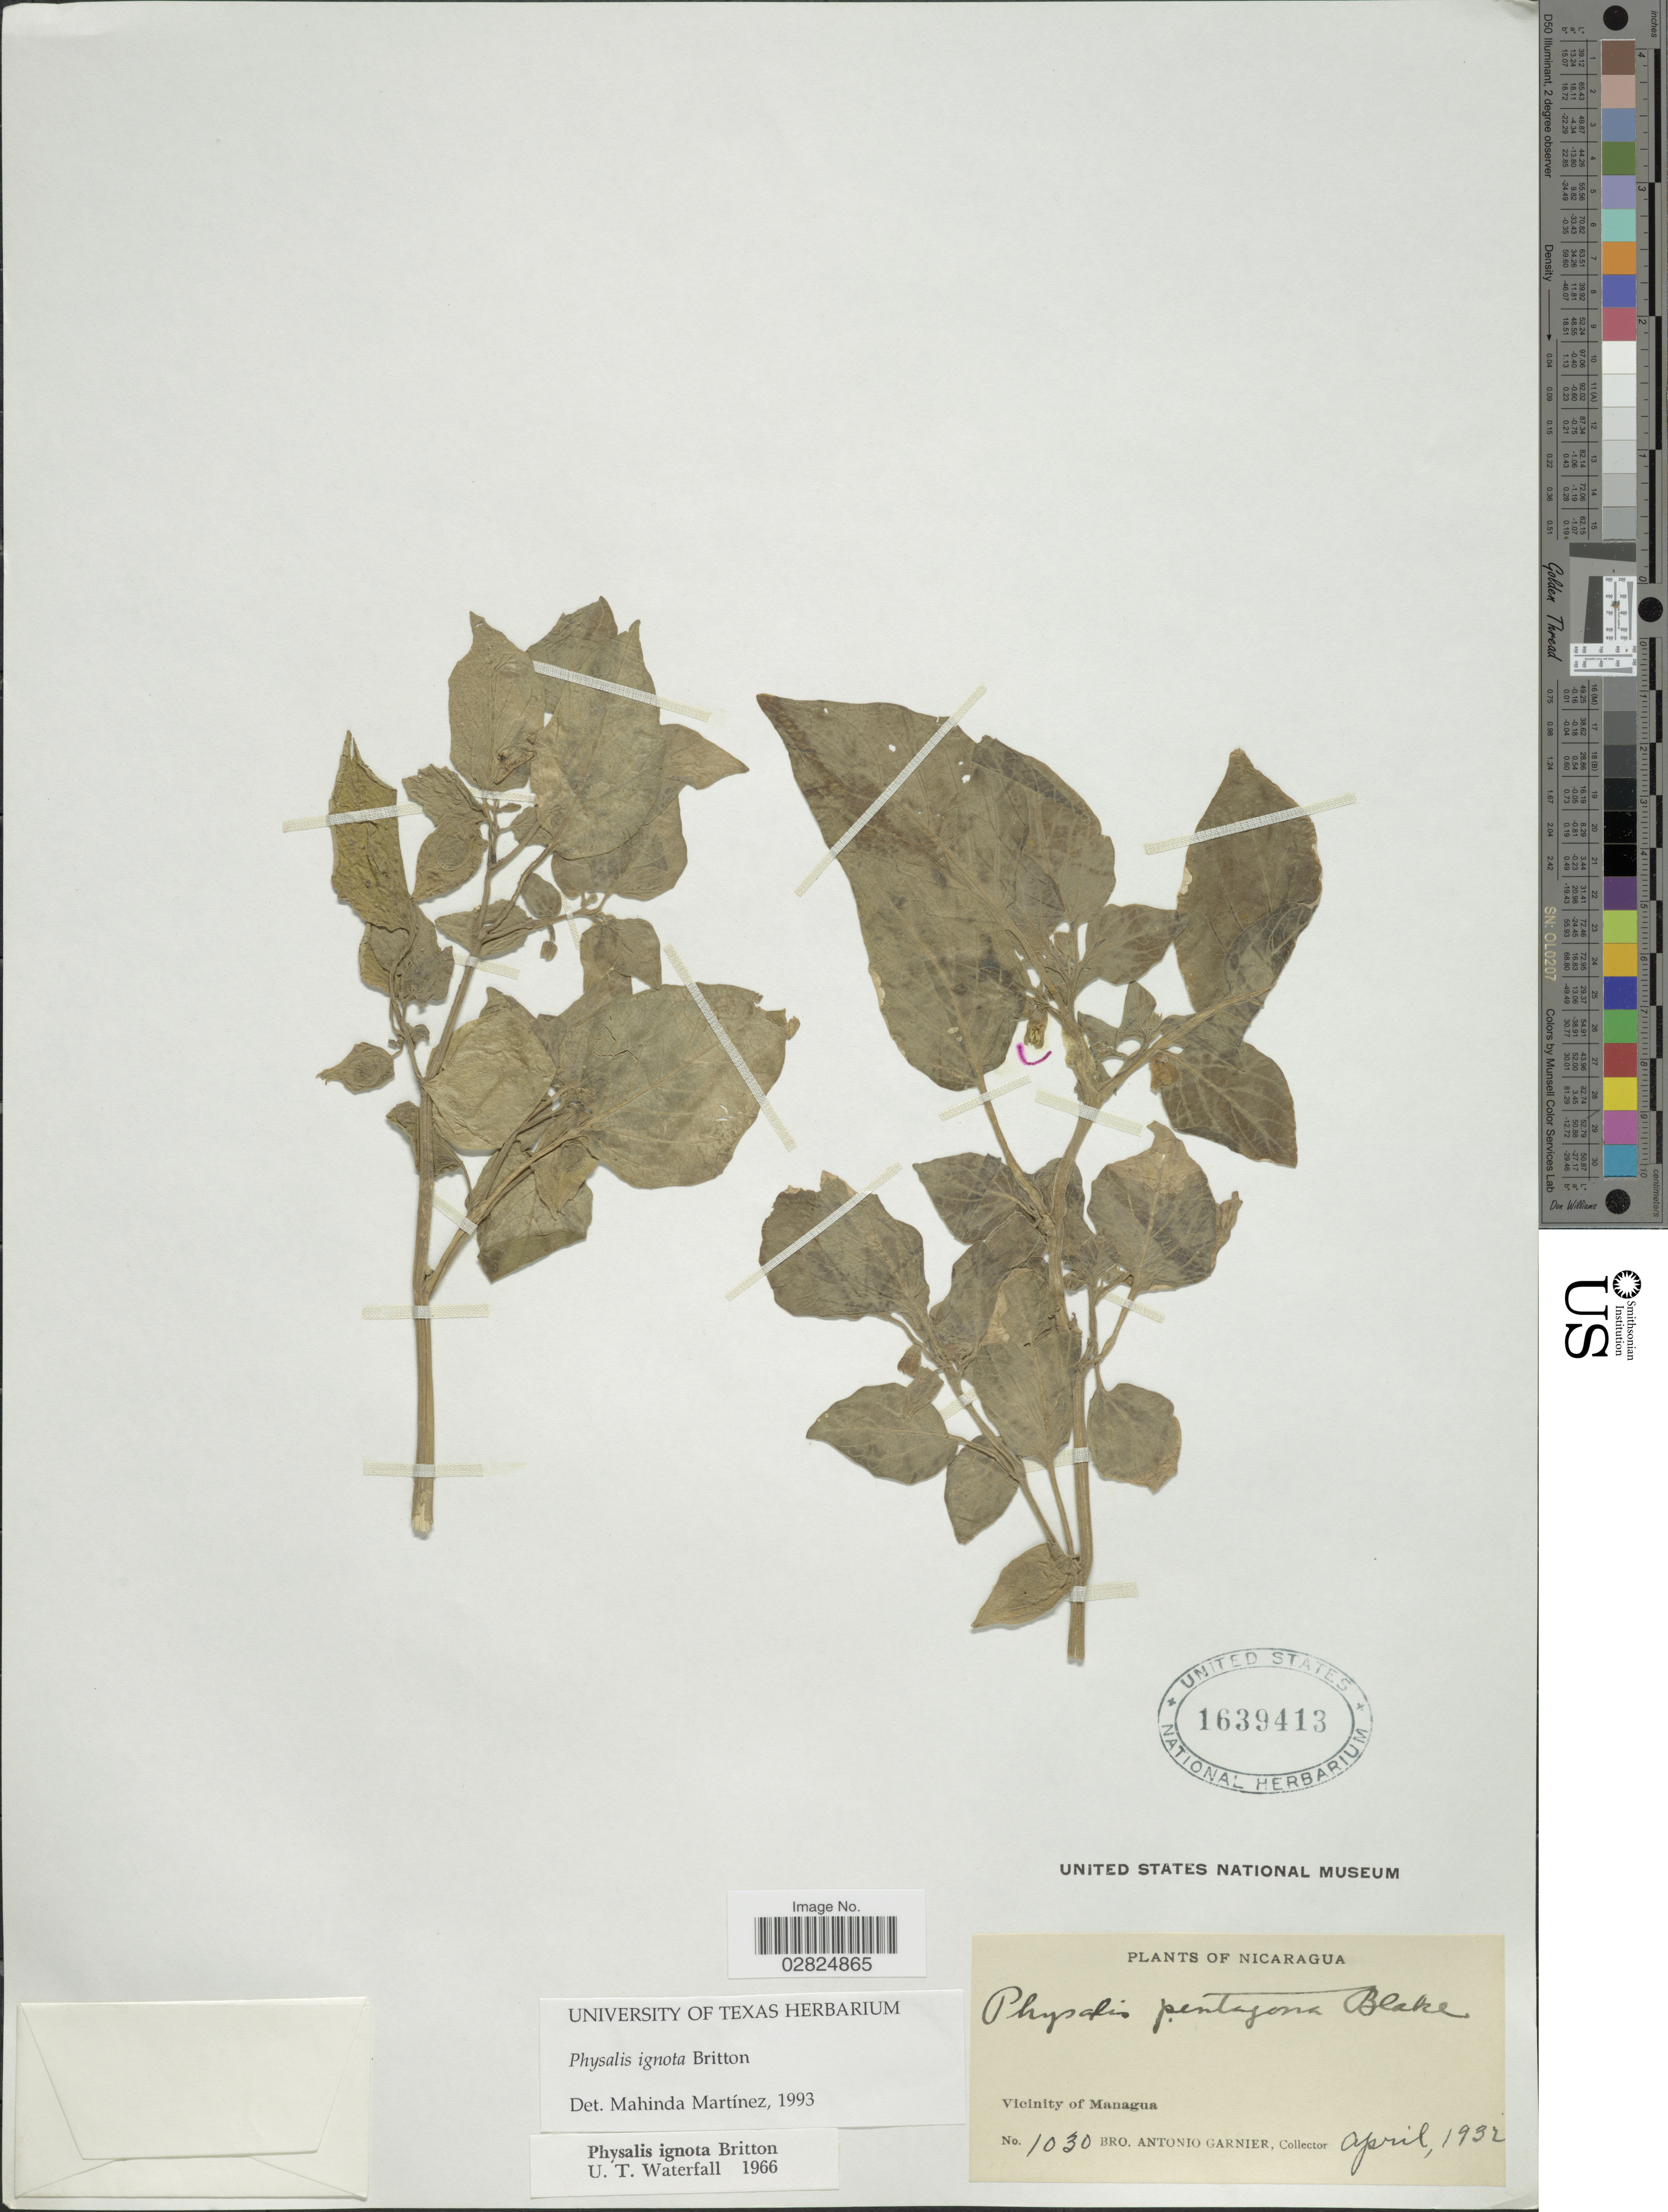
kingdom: Plantae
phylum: Tracheophyta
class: Magnoliopsida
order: Solanales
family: Solanaceae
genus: Physalis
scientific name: Physalis ignota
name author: Britton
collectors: Bro. A. Garnier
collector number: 1030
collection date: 1932-04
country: Nicaragua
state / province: Managua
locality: Vicinity of Managua.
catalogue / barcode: US 1639413